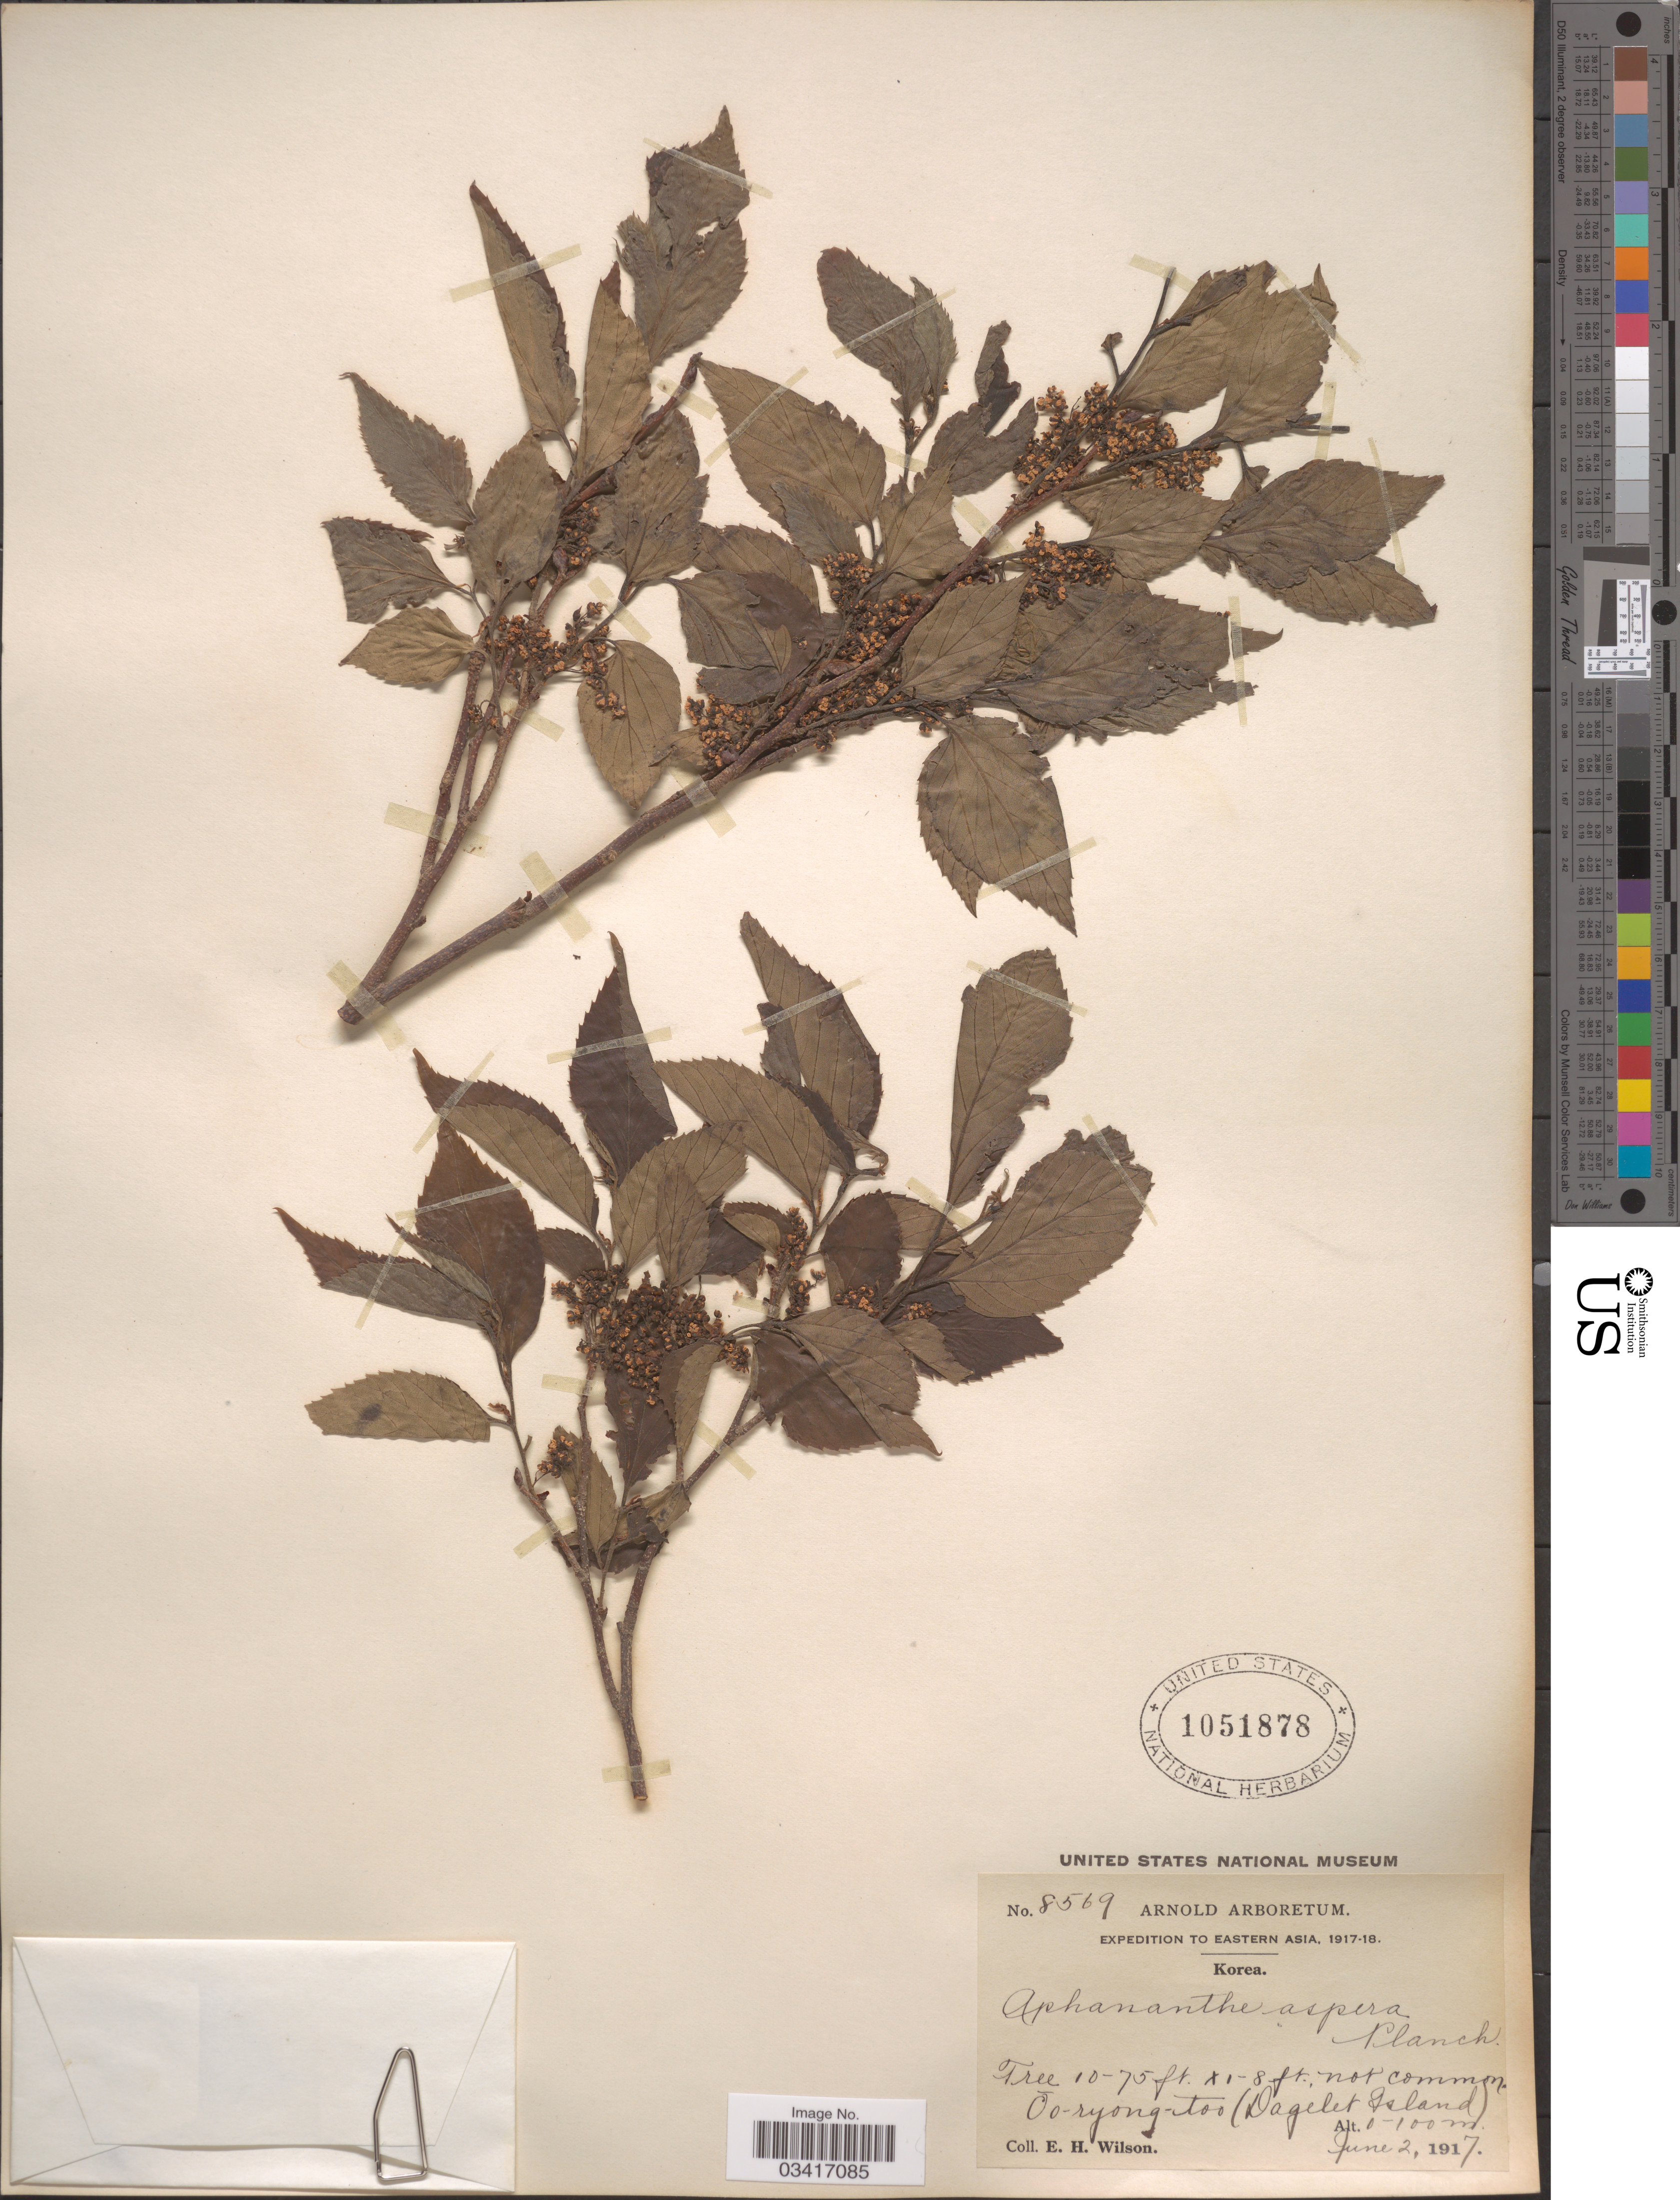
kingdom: Plantae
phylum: Tracheophyta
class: Magnoliopsida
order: Rosales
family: Cannabaceae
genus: Aphananthe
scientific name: Aphananthe aspera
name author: Planch.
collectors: E. Wilson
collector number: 8569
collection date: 1917-06-02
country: South Korea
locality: Ōo-ryong-too (Dagelet Island).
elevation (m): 0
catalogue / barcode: US 1051878